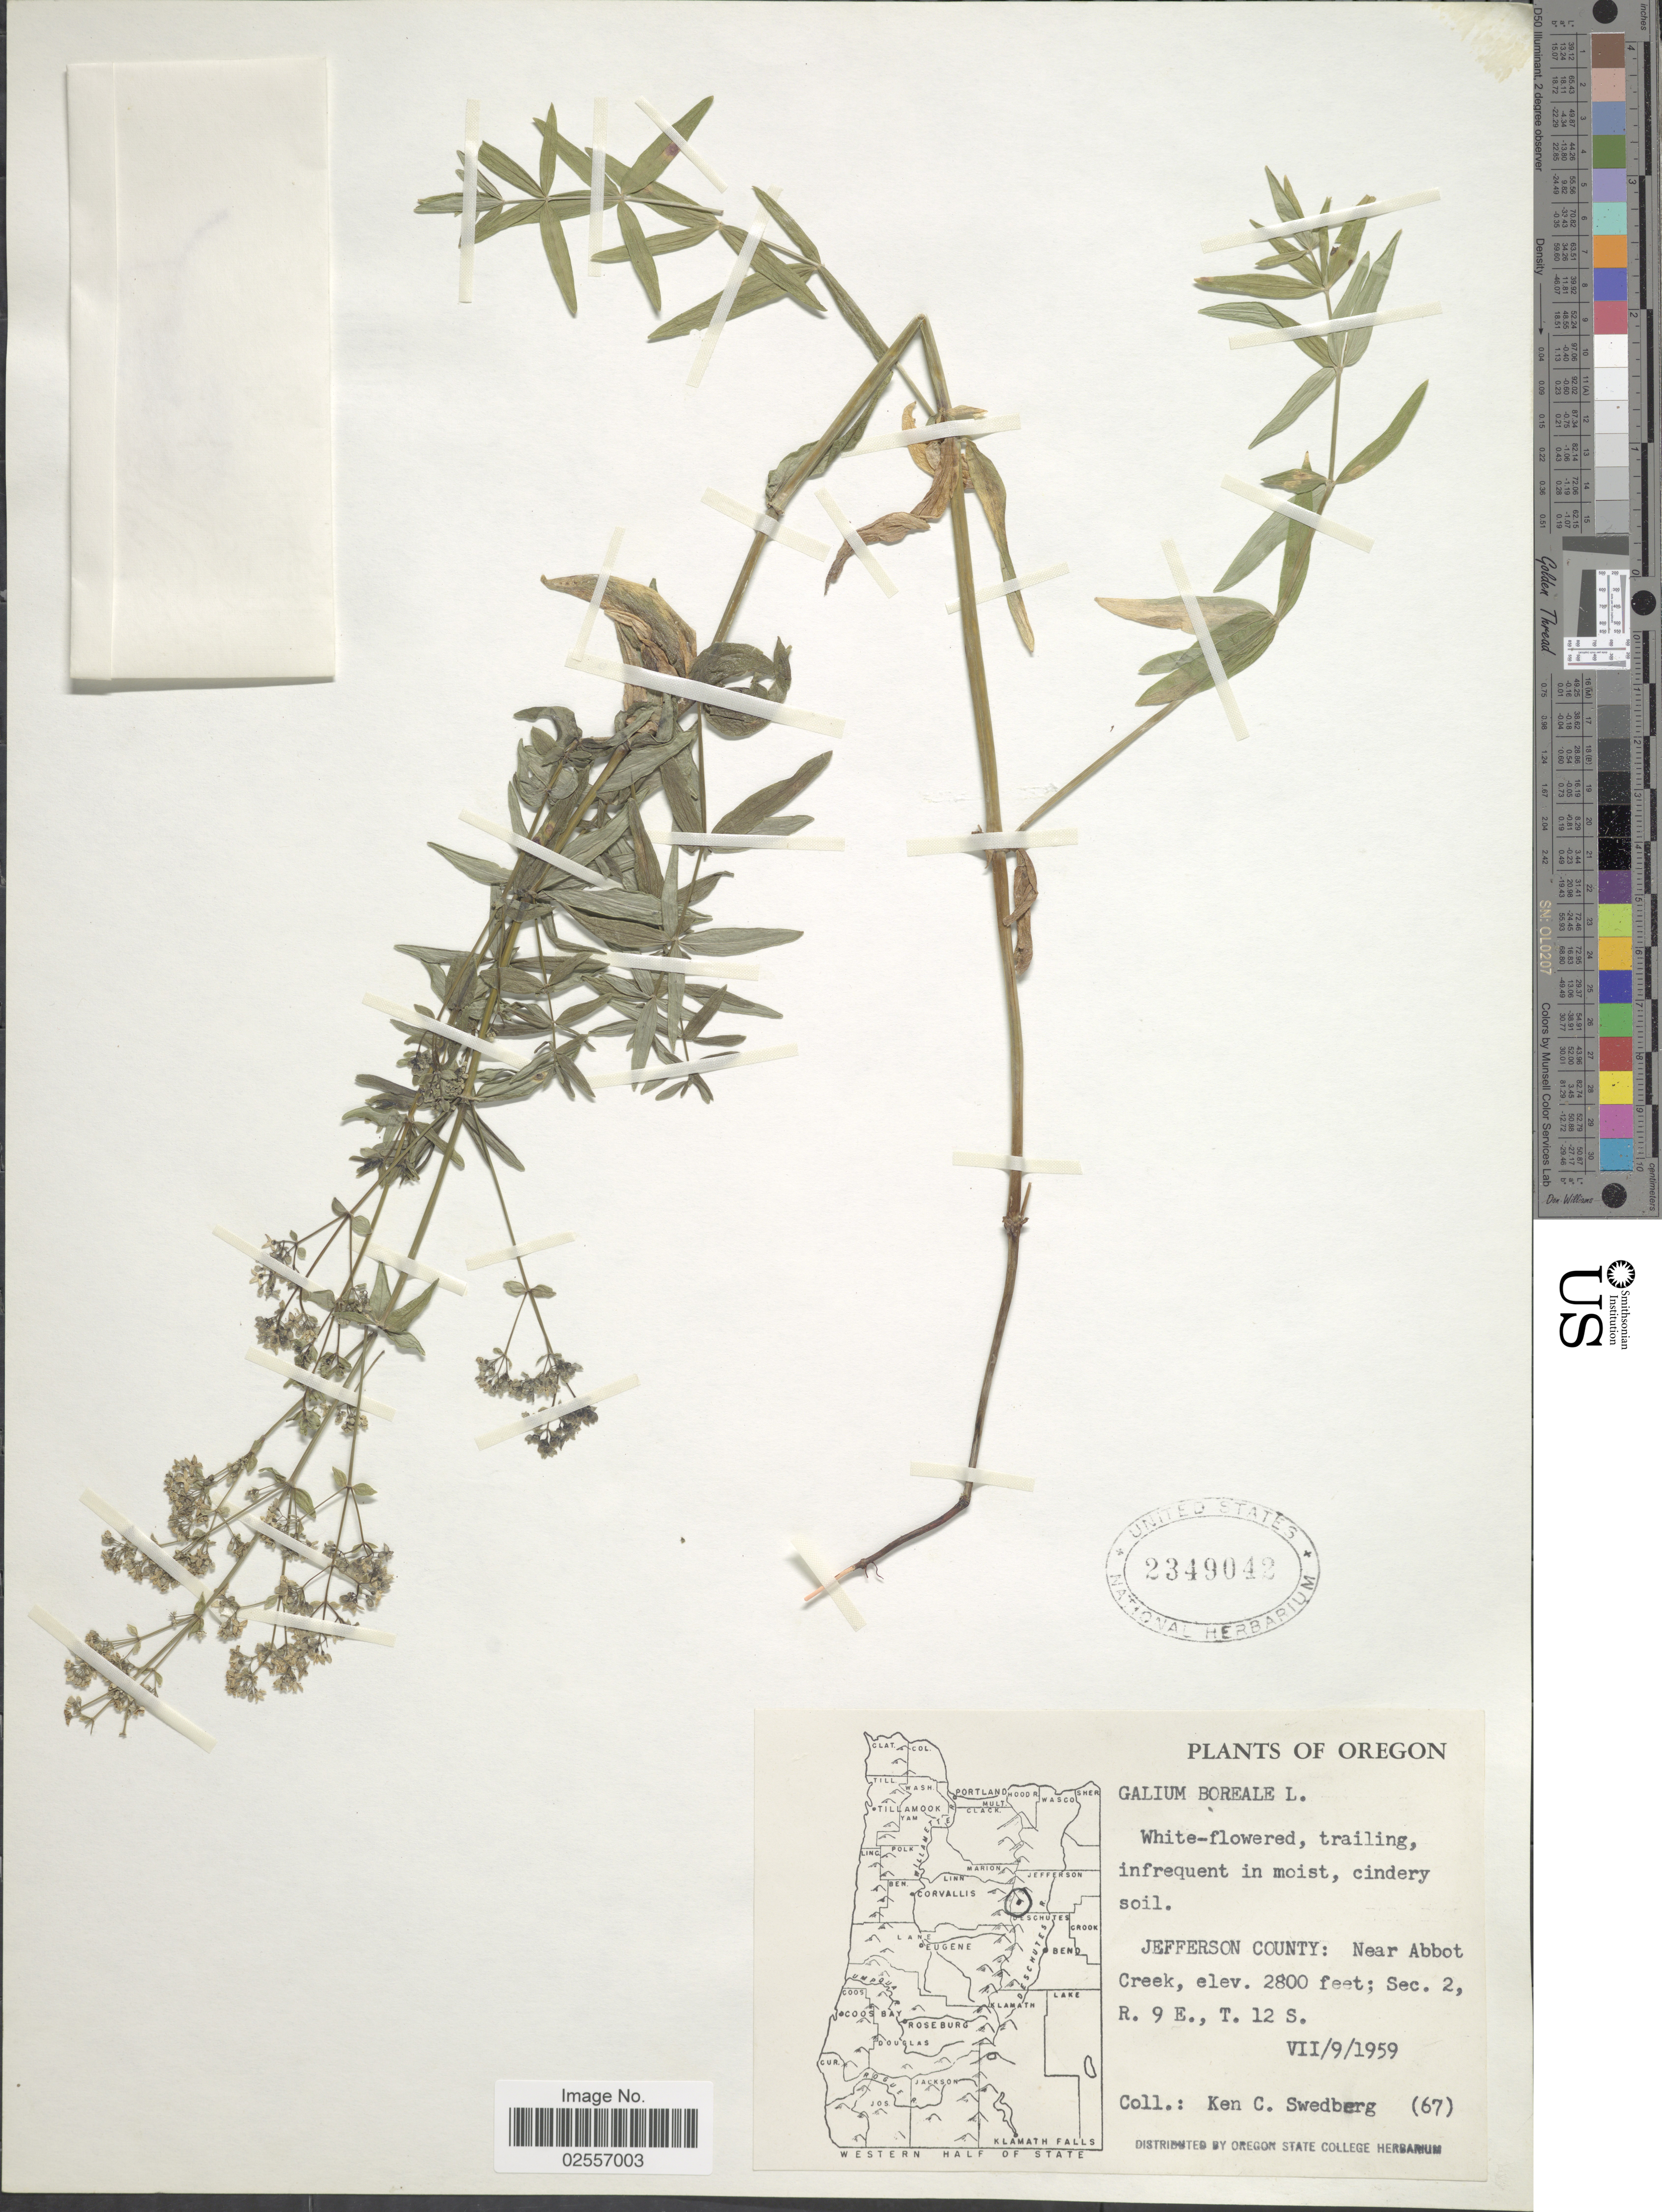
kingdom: Plantae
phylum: Tracheophyta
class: Magnoliopsida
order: Gentianales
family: Rubiaceae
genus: Galium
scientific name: Galium boreale L.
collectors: K. Swedberg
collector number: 67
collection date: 1959-07-09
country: United States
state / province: Oregon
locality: Jefferson County, near Abbot Creek, Sec 2, R9E, T12S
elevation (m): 853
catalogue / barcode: US 2349042